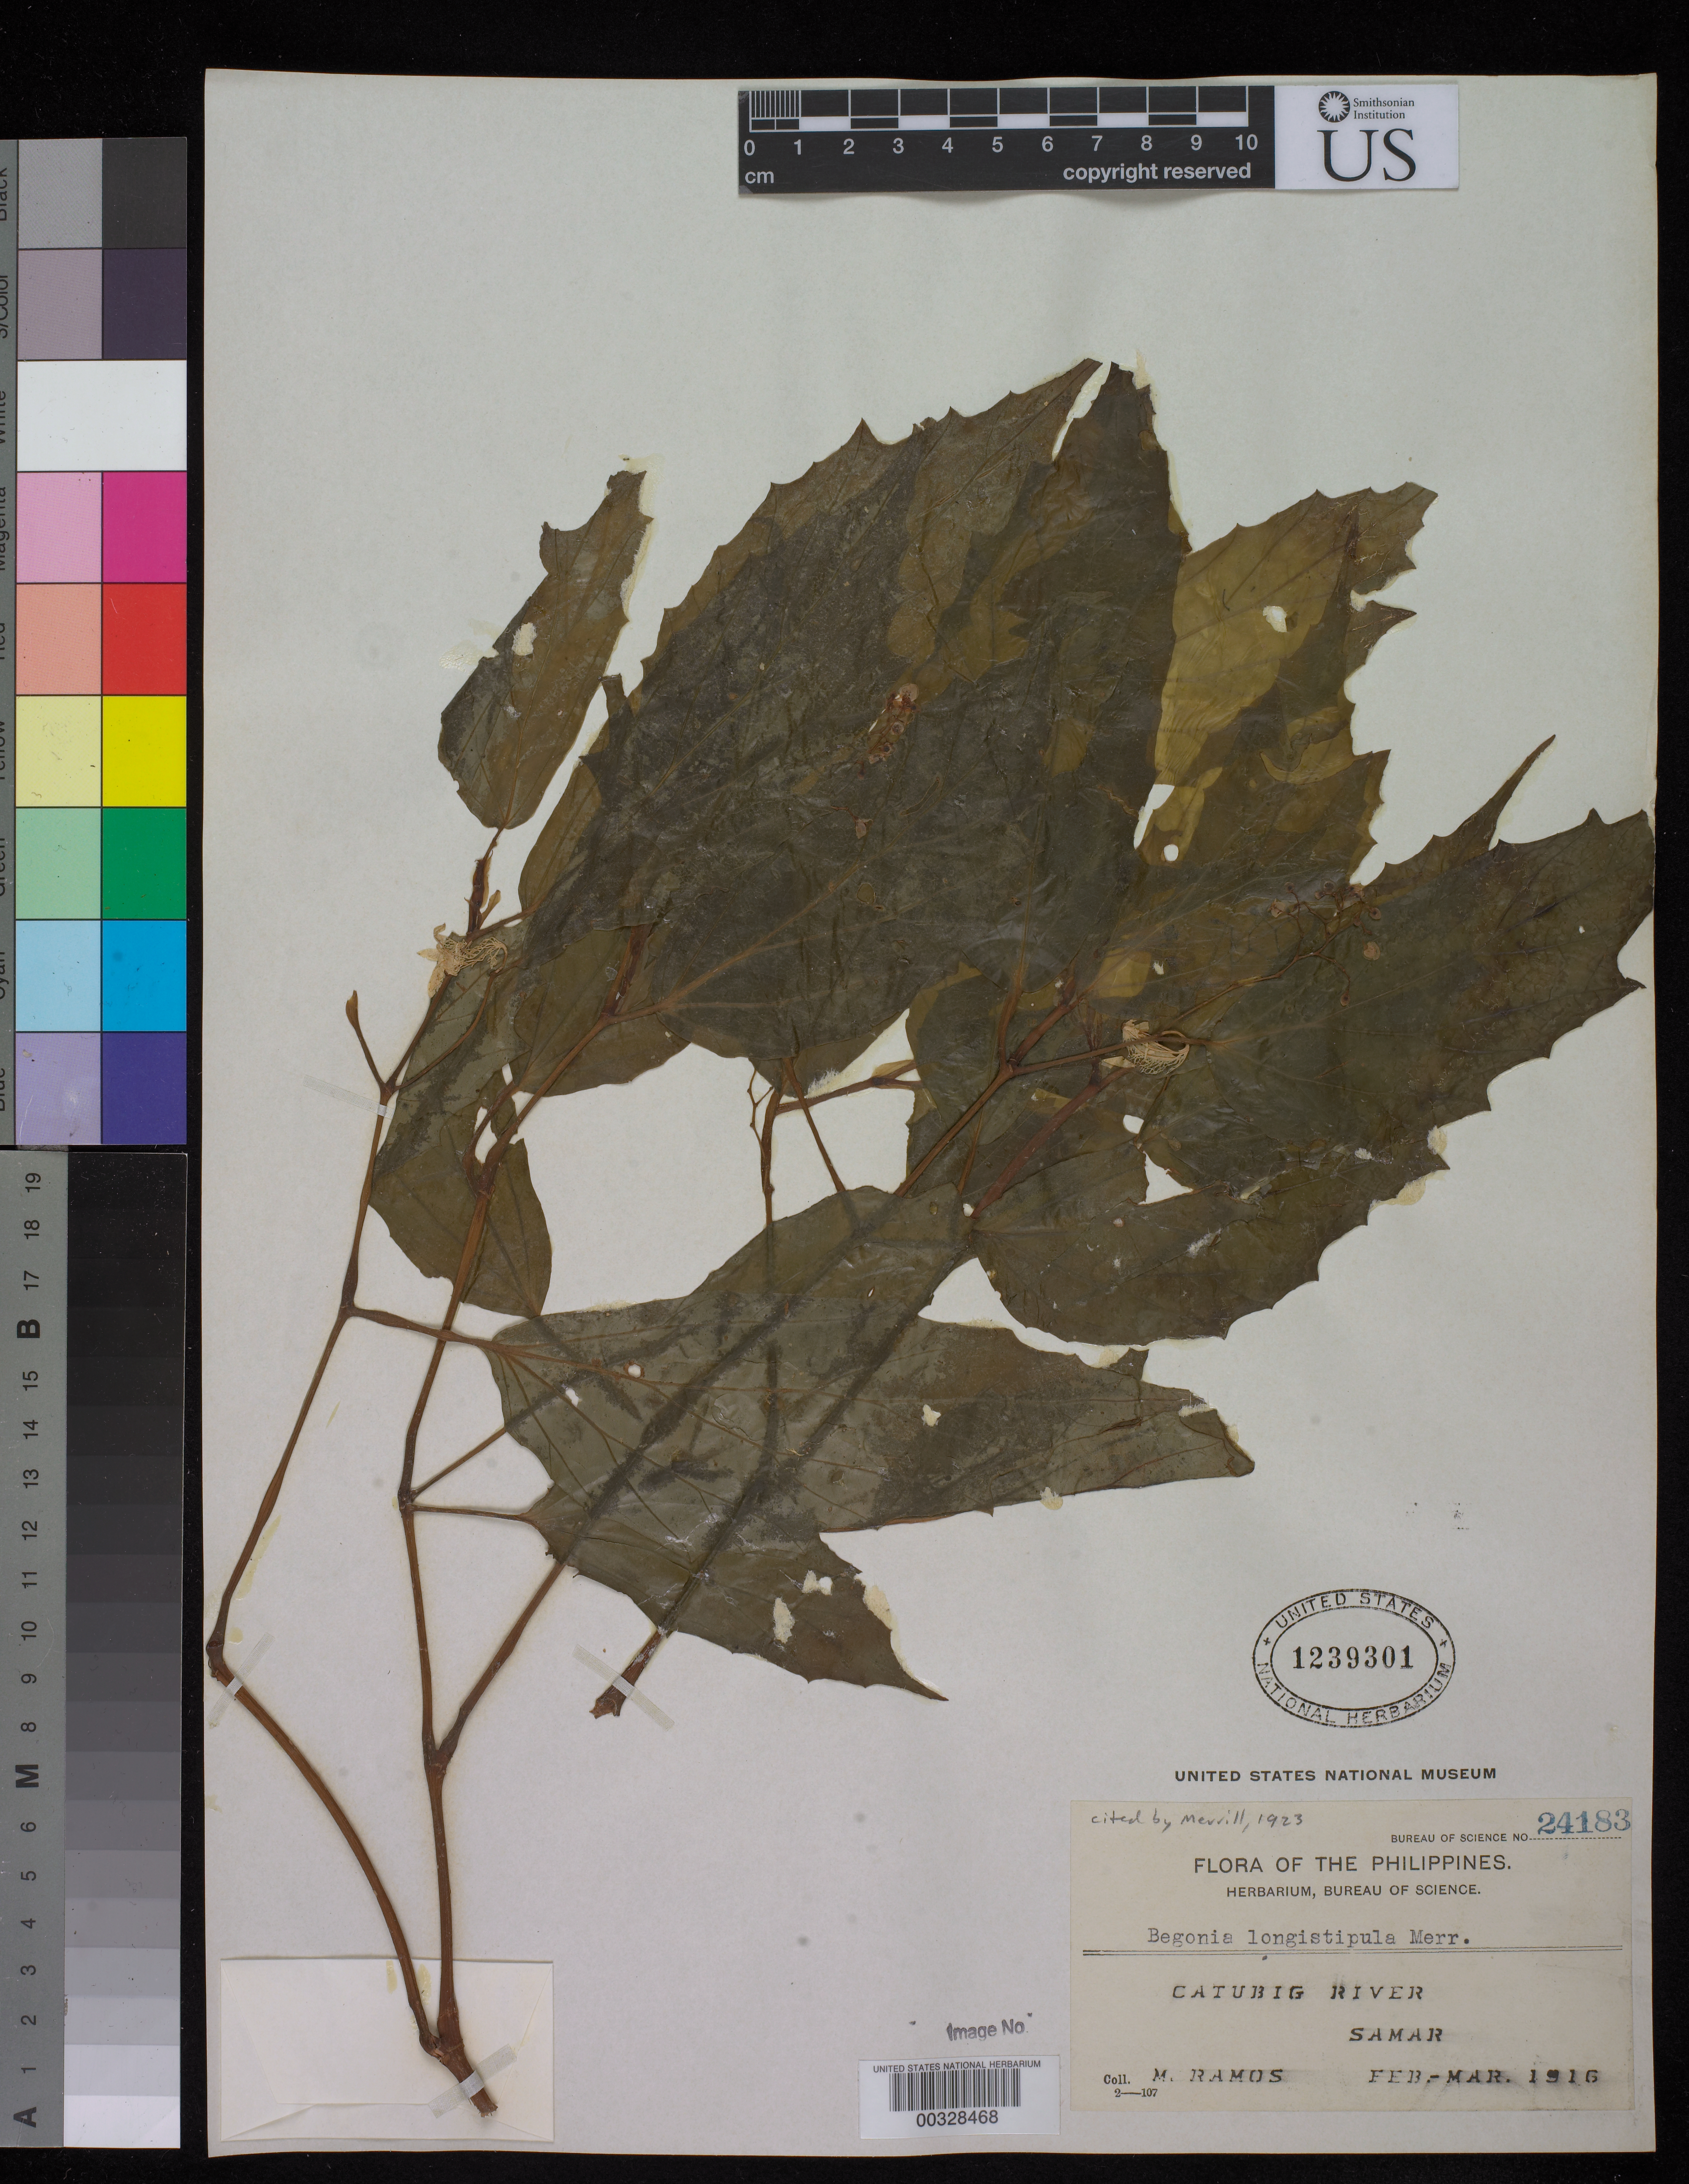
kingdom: Plantae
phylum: Tracheophyta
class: Magnoliopsida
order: Cucurbitales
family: Begoniaceae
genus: Begonia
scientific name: Begonia longiscapa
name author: Warb.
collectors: M. Ramos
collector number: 24183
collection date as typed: Feb 1916 to -- Mar 1916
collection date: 1916-02/1916-03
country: Philippines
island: Samar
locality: Catubig river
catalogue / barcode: US 1239301